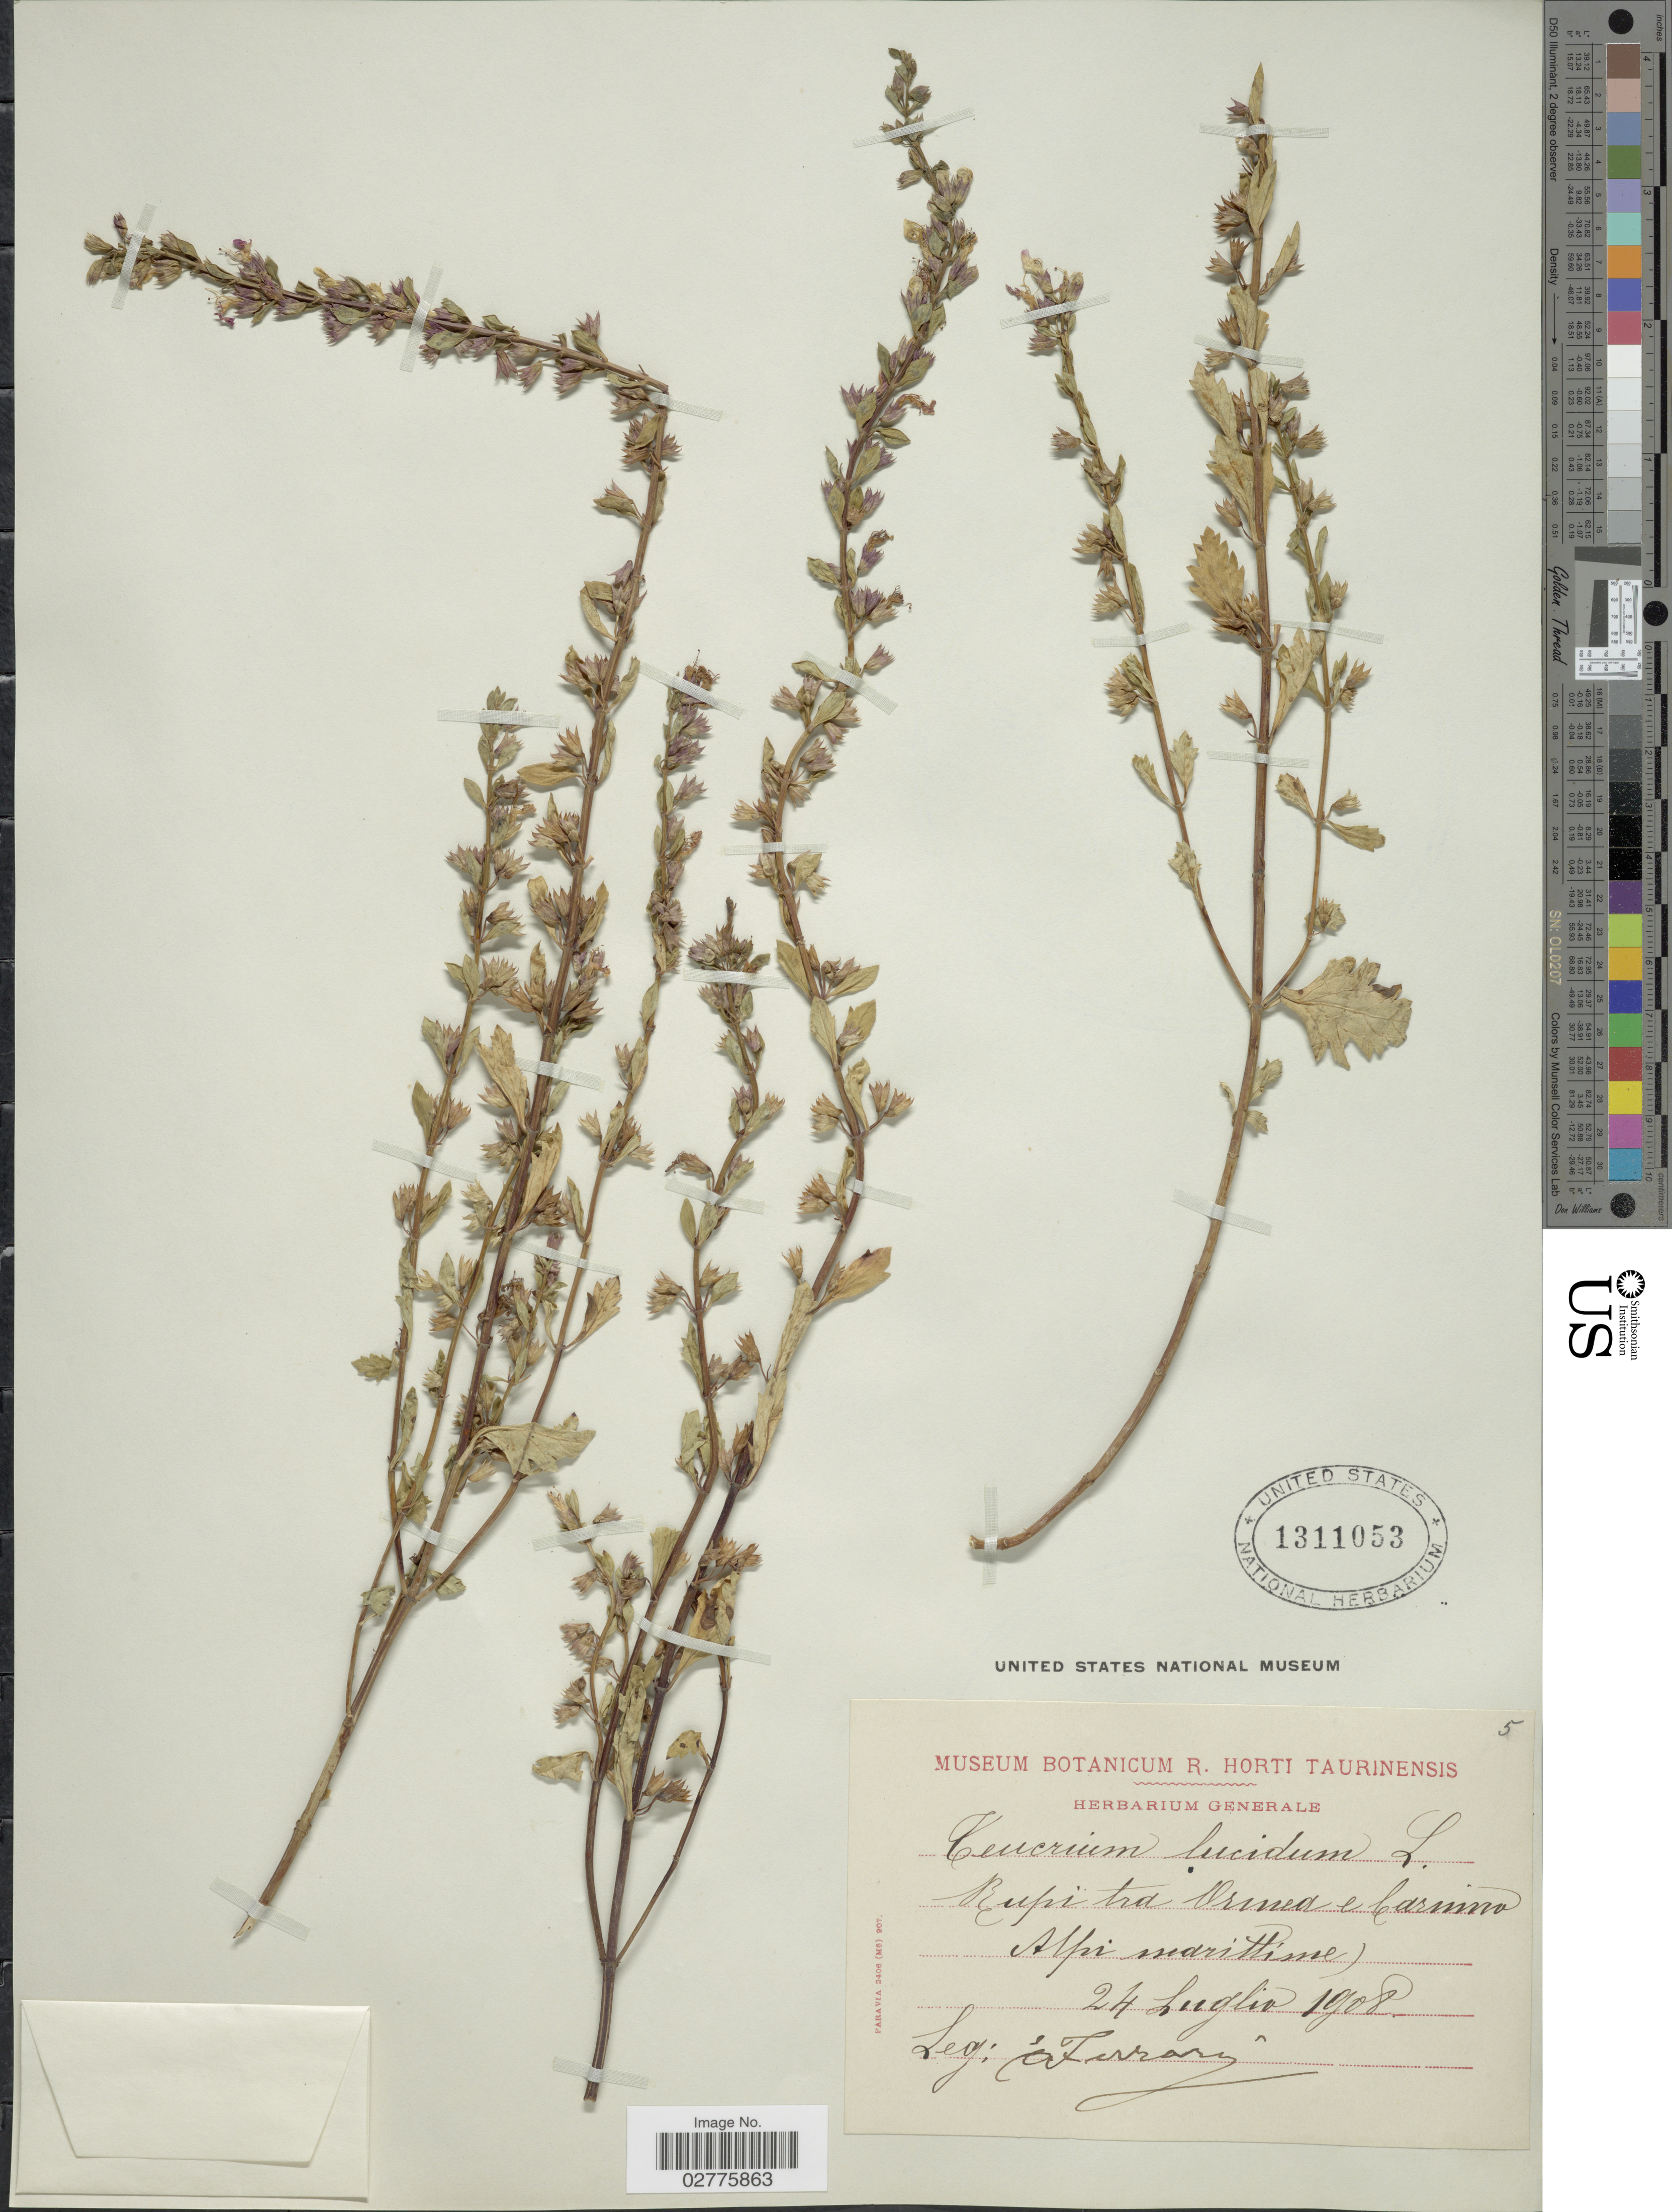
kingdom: Plantae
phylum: Tracheophyta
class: Magnoliopsida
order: Lamiales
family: Lamiaceae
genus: Teucrium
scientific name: Teucrium lucidum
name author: L.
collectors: G. Ferrari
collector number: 5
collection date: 1908-07-24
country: Italy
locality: Rupi tra Ormea e Carnino. Alpi marittime.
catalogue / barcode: US 1311053